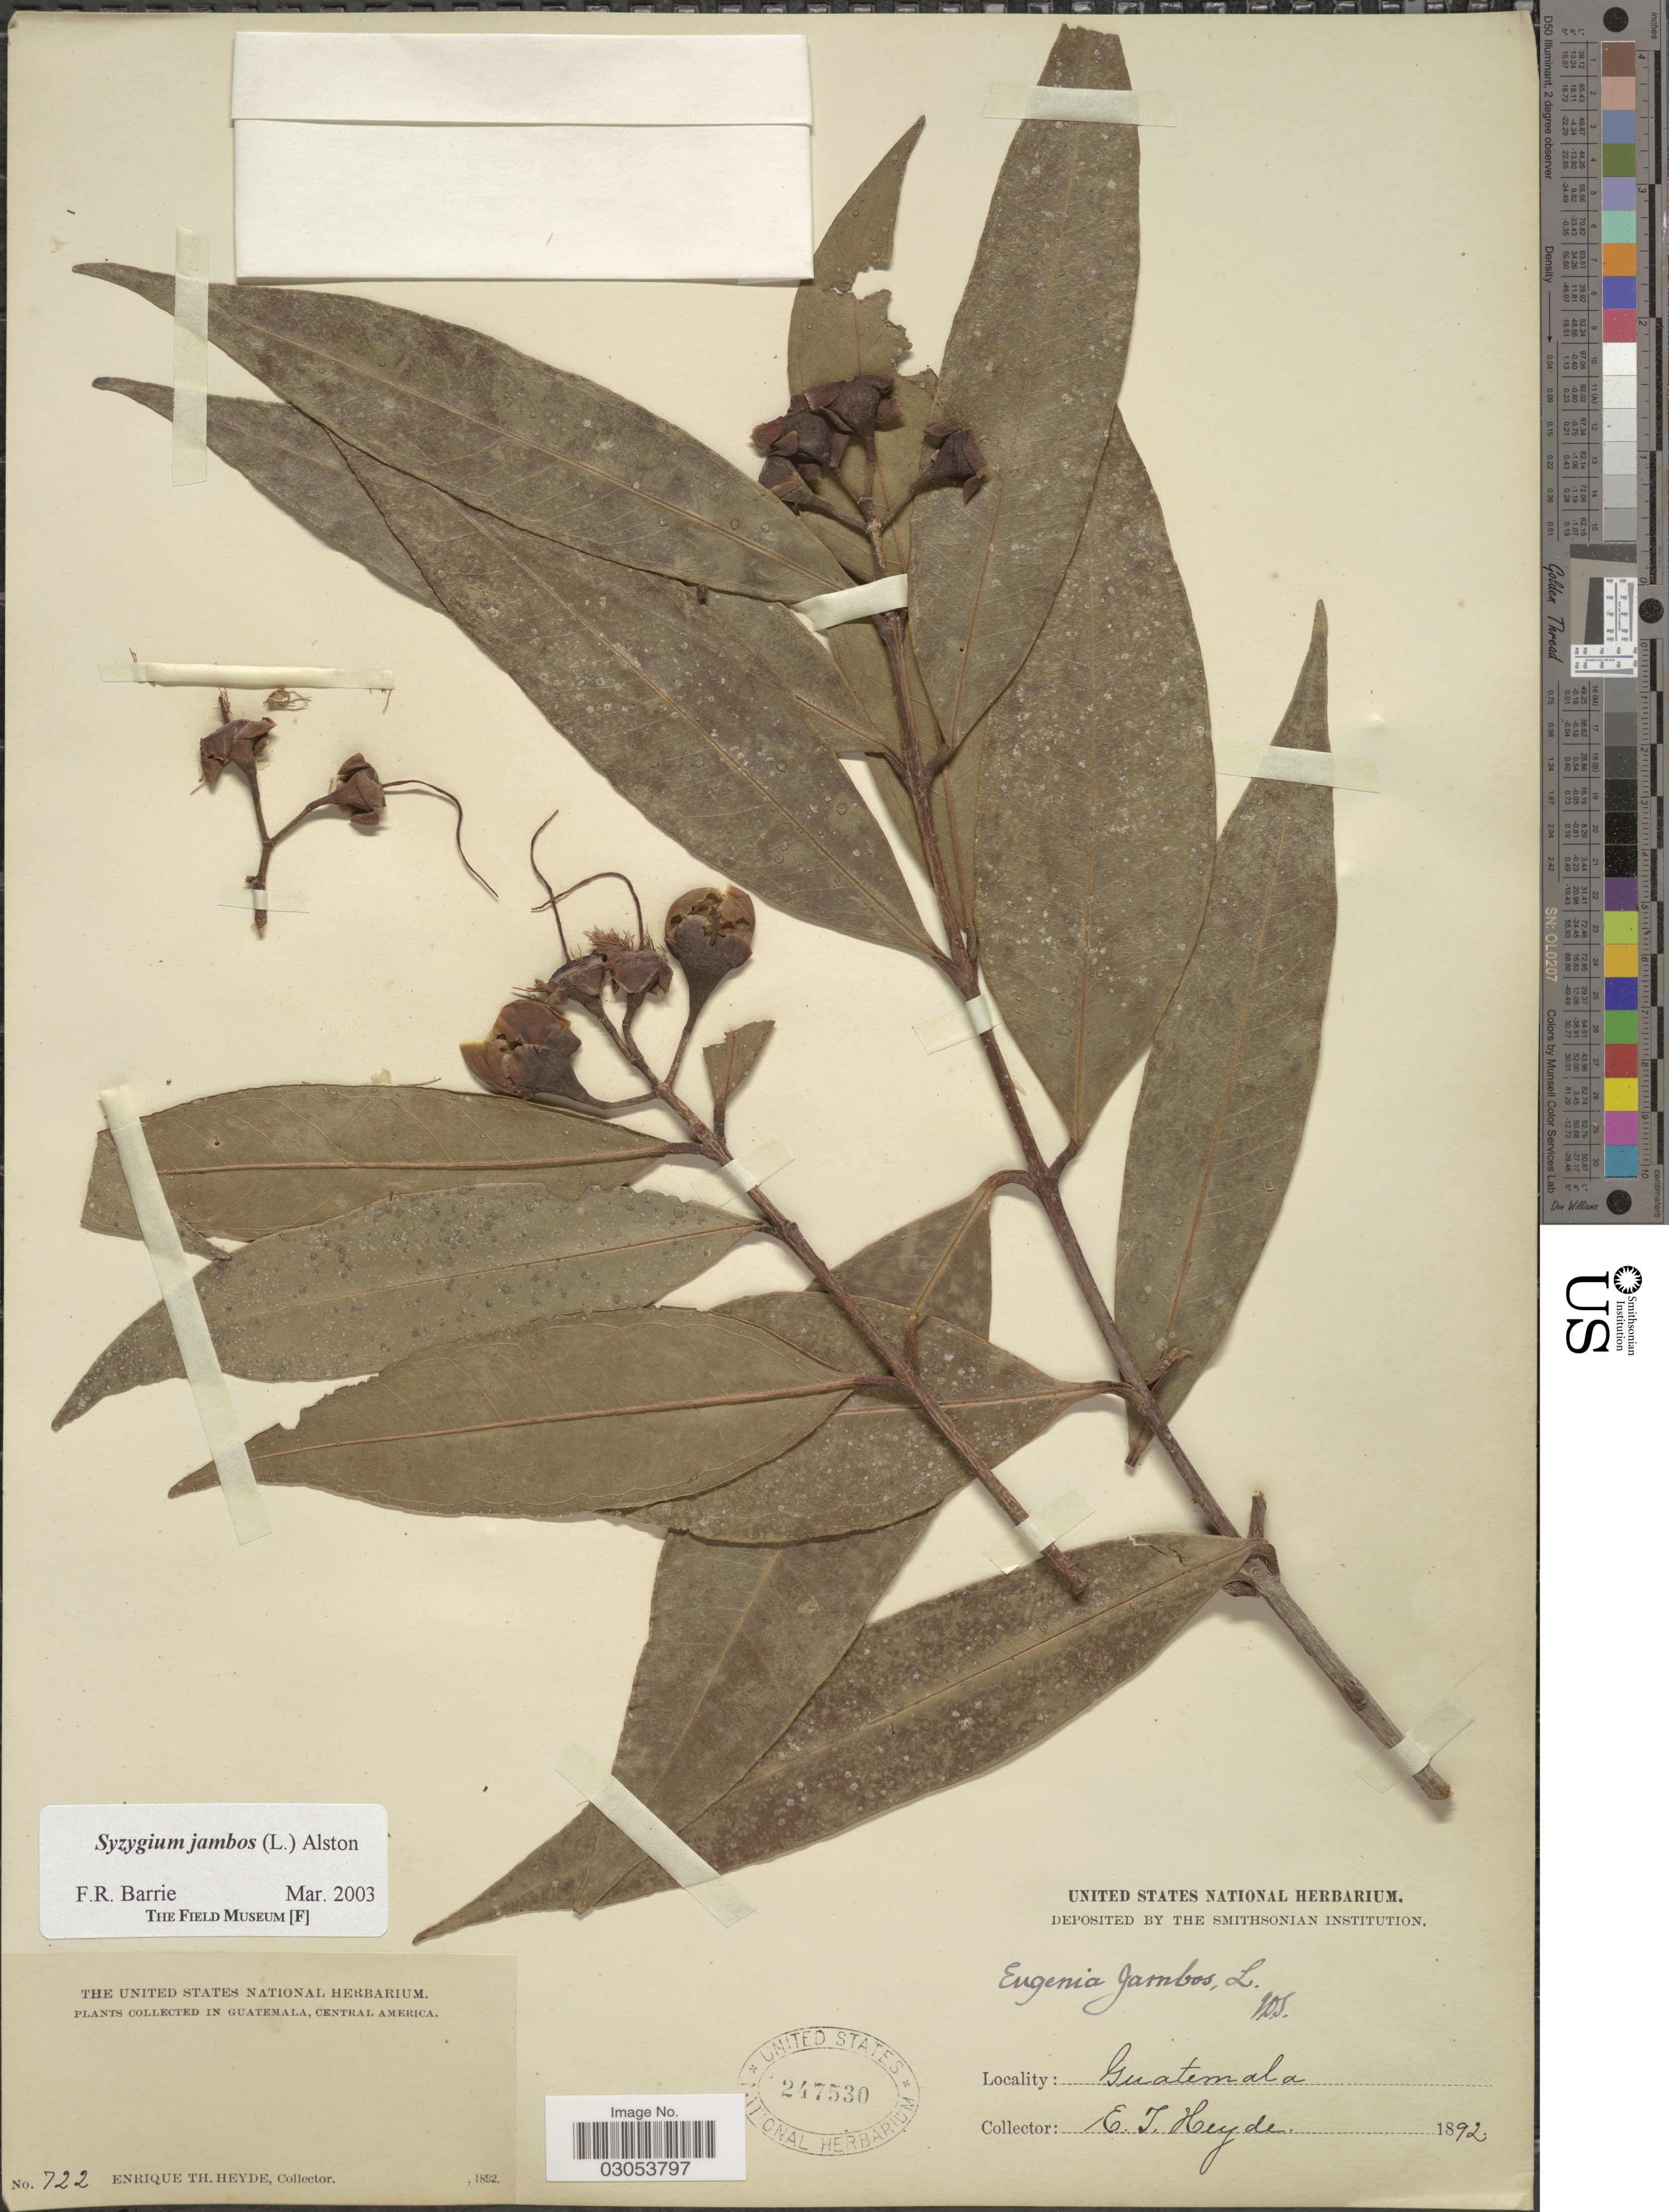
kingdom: Plantae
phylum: Tracheophyta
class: Magnoliopsida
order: Myrtales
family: Myrtaceae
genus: Syzygium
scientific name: Syzygium jambos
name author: (L.) Alston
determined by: Barrie, F. R.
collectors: E. T. Heyde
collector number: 722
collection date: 1892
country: Guatemala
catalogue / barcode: US 247530